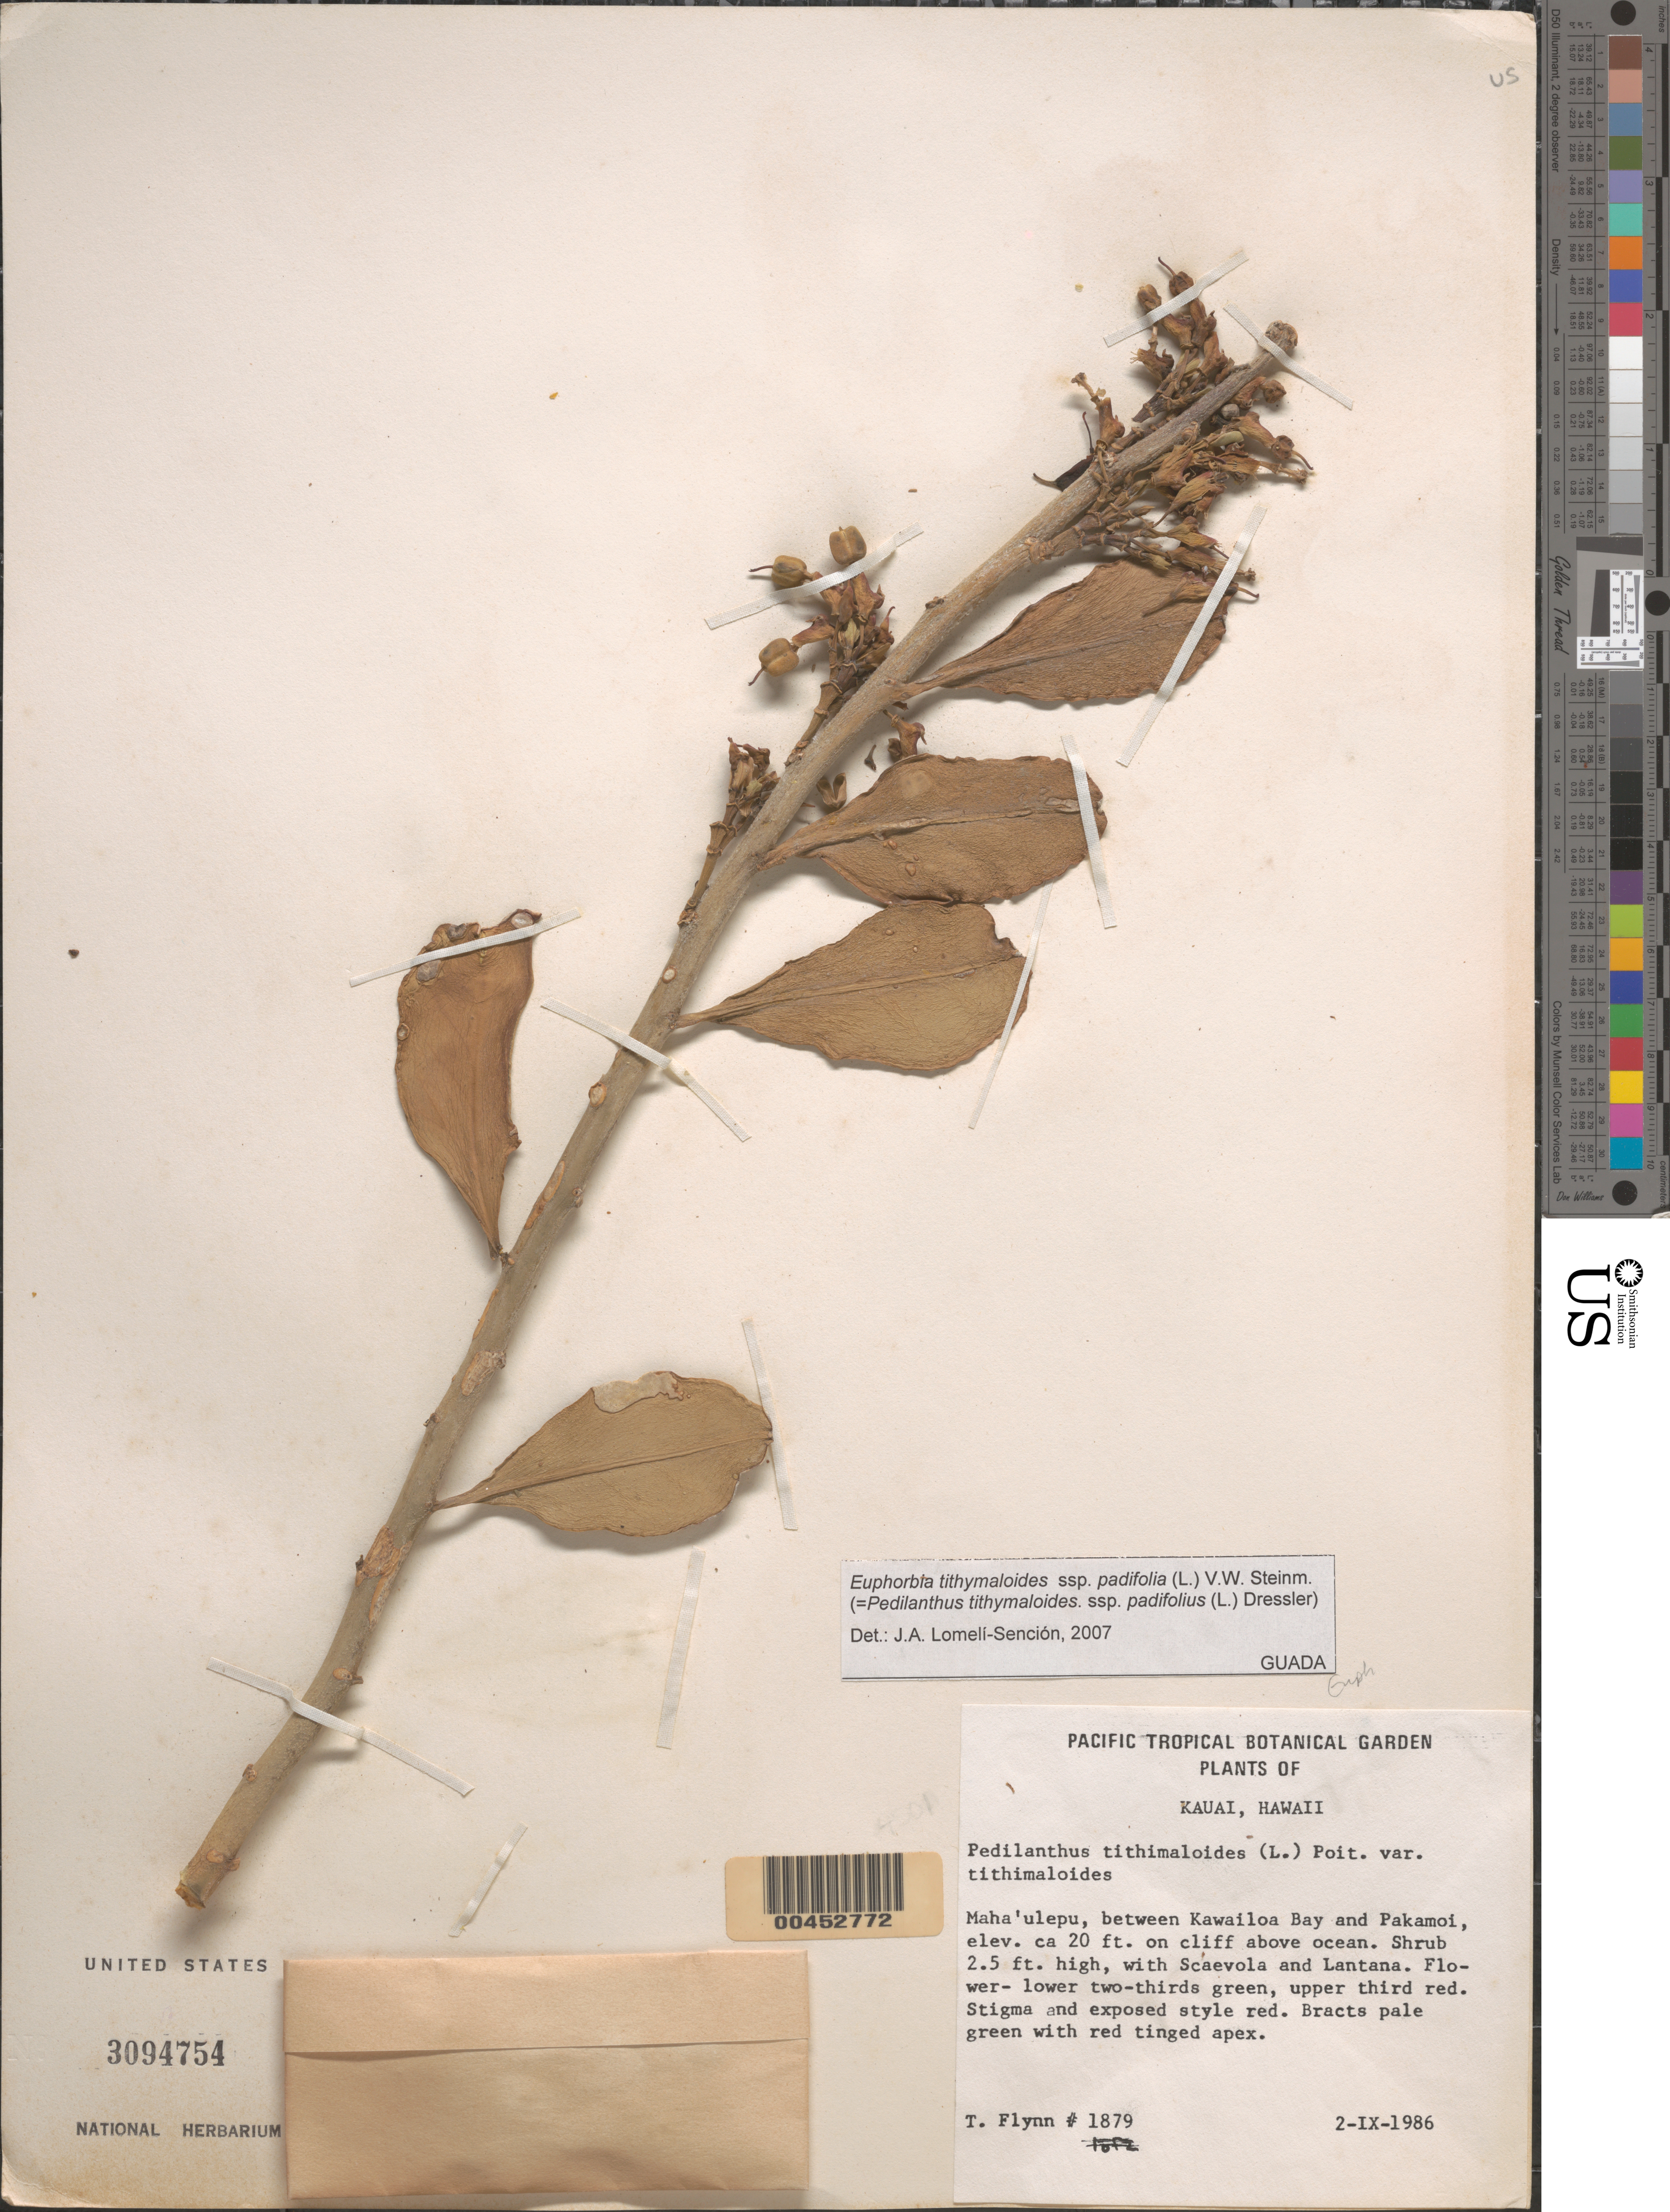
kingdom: Plantae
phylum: Tracheophyta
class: Magnoliopsida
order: Malpighiales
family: Euphorbiaceae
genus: Euphorbia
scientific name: Euphorbia tithymaloides subsp. padifolia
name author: (L.) V.W. Steinm.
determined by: Lomeli Sención, José A.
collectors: T. W. Flynn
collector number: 1879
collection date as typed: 2 Sep 1986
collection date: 1986-09-02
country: United States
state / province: Hawaii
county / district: Kauai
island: Kaua'i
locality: Mahaulepu, between Kawailoa Bay and Pakamoi, above ocean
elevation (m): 6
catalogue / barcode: US 3094754